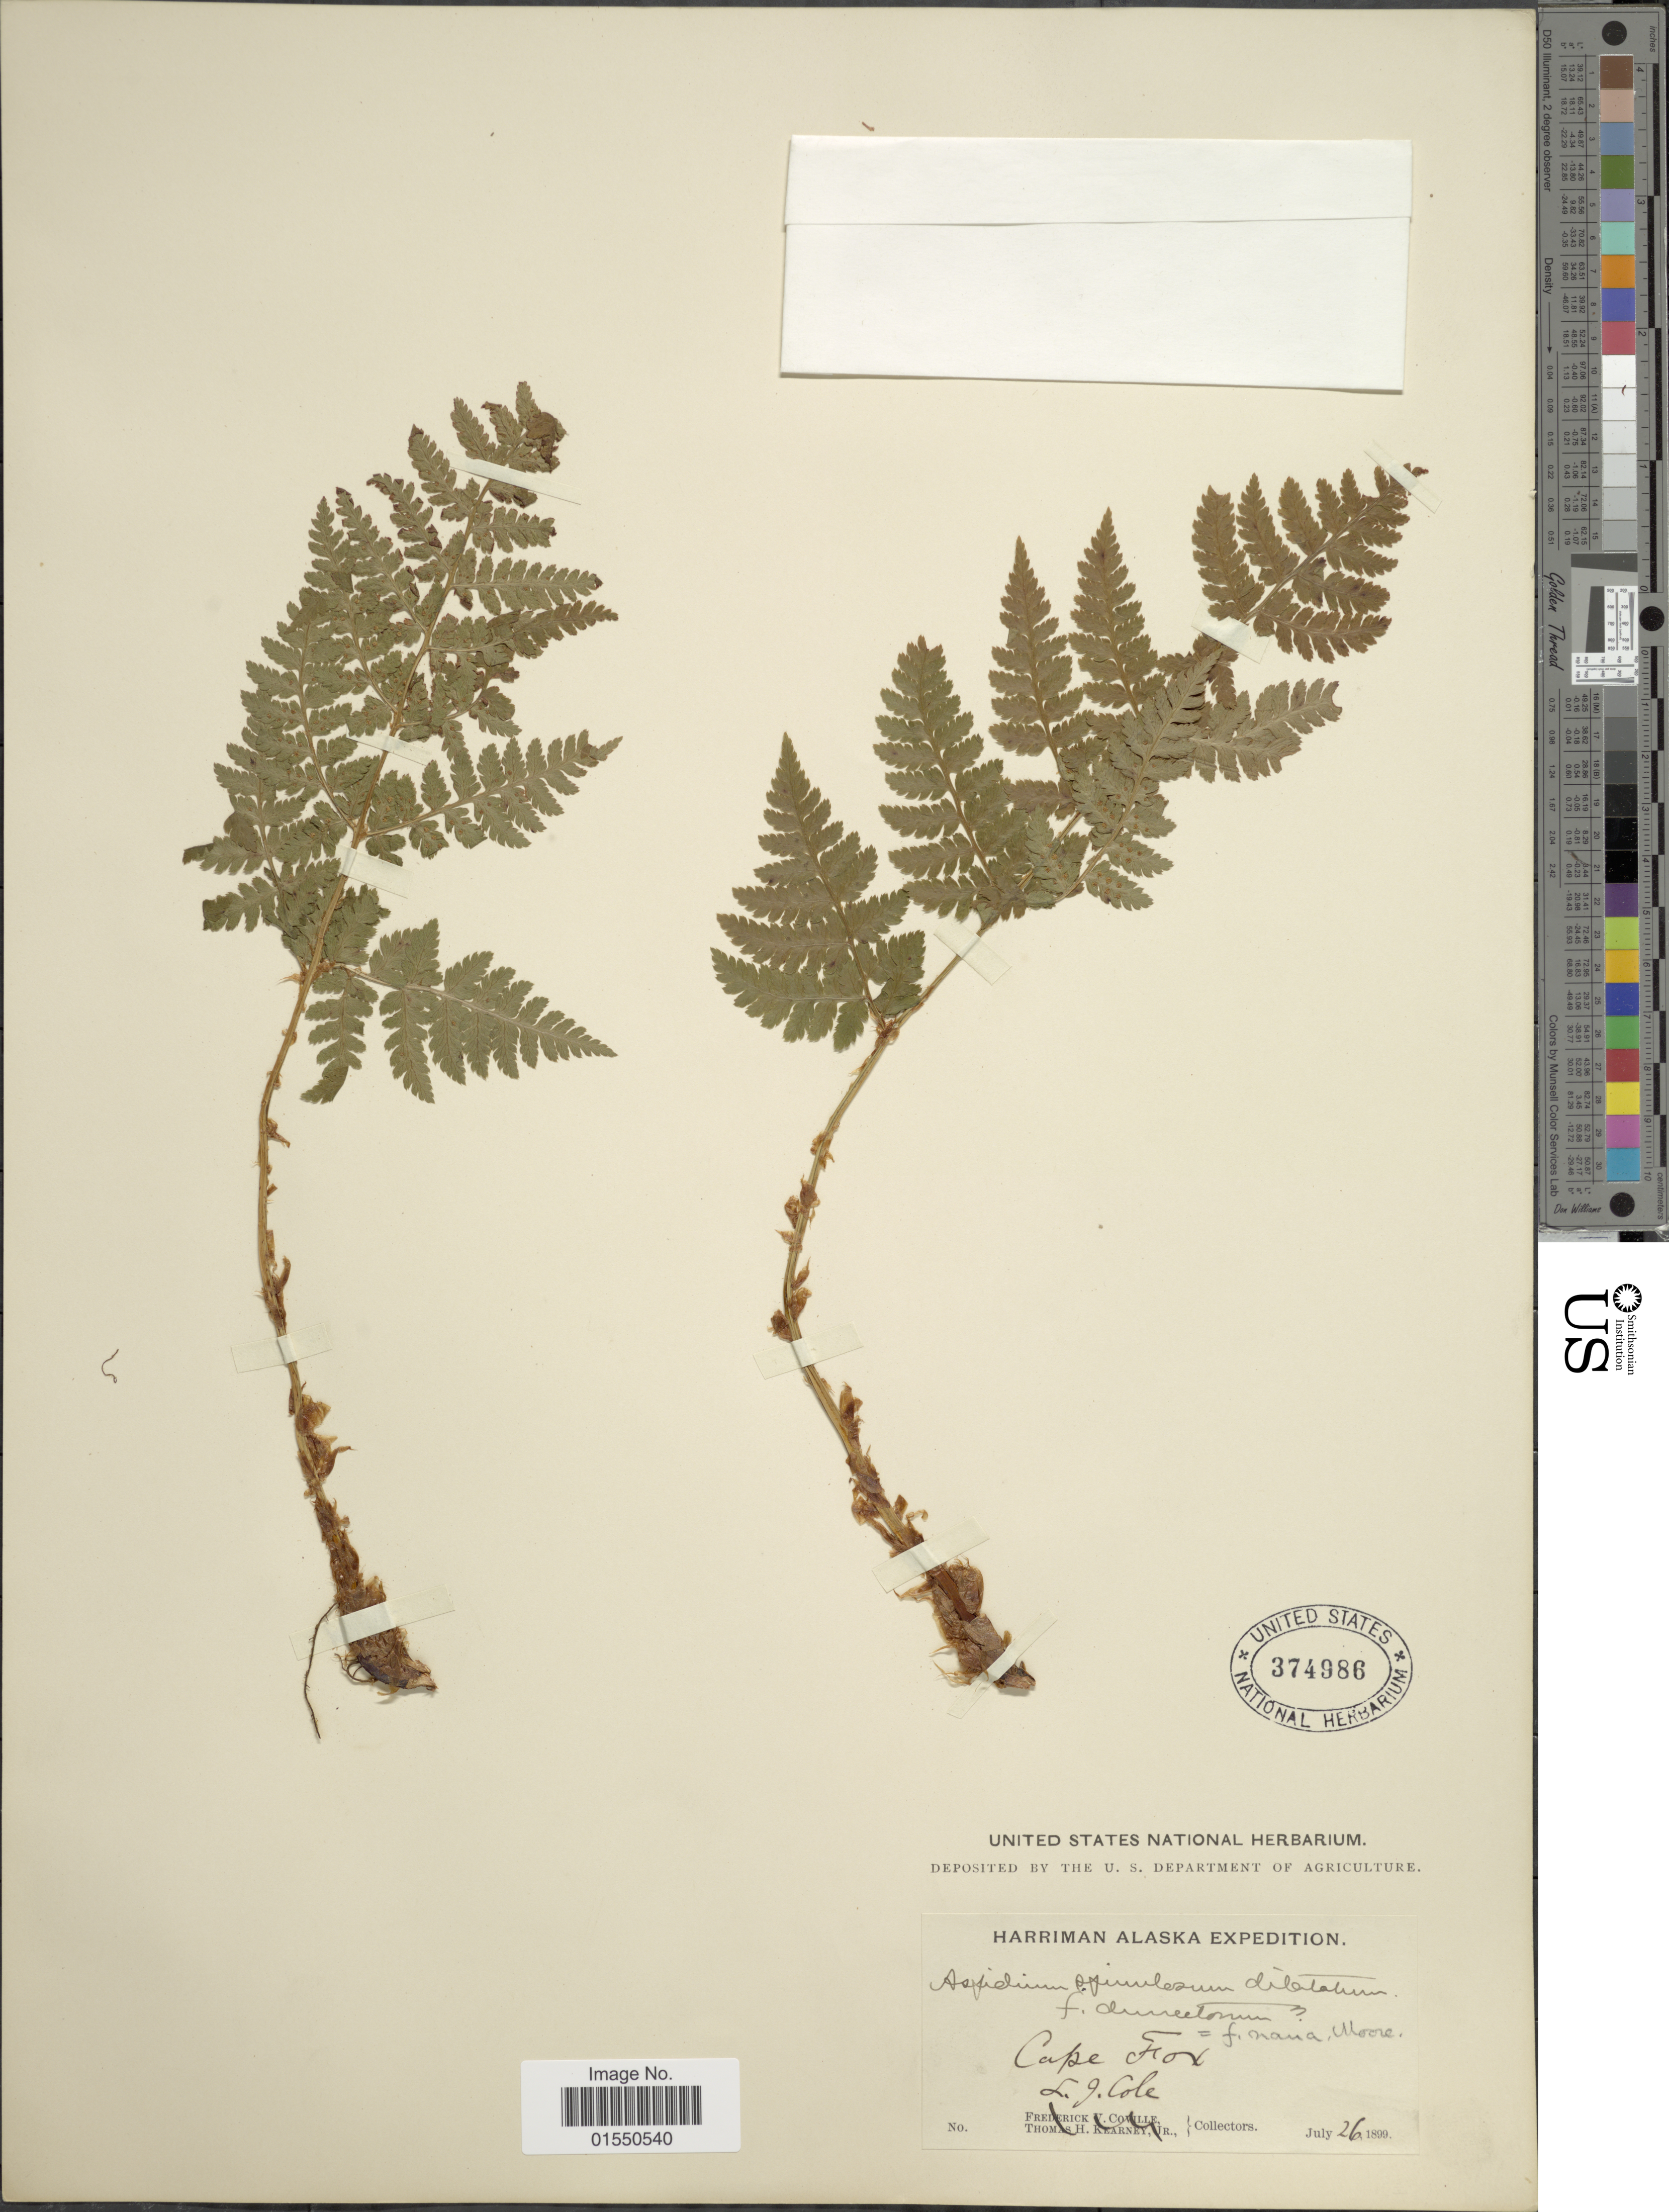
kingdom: Plantae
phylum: Tracheophyta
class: Polypodiopsida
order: Polypodiales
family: Dryopteridaceae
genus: Dryopteris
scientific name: Dryopteris expansa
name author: (C. Presl) Fraser-Jenk. & Jermy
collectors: L. Cole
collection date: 1899-07-26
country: United States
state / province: Alaska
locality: Cape Fox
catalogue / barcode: US 374986